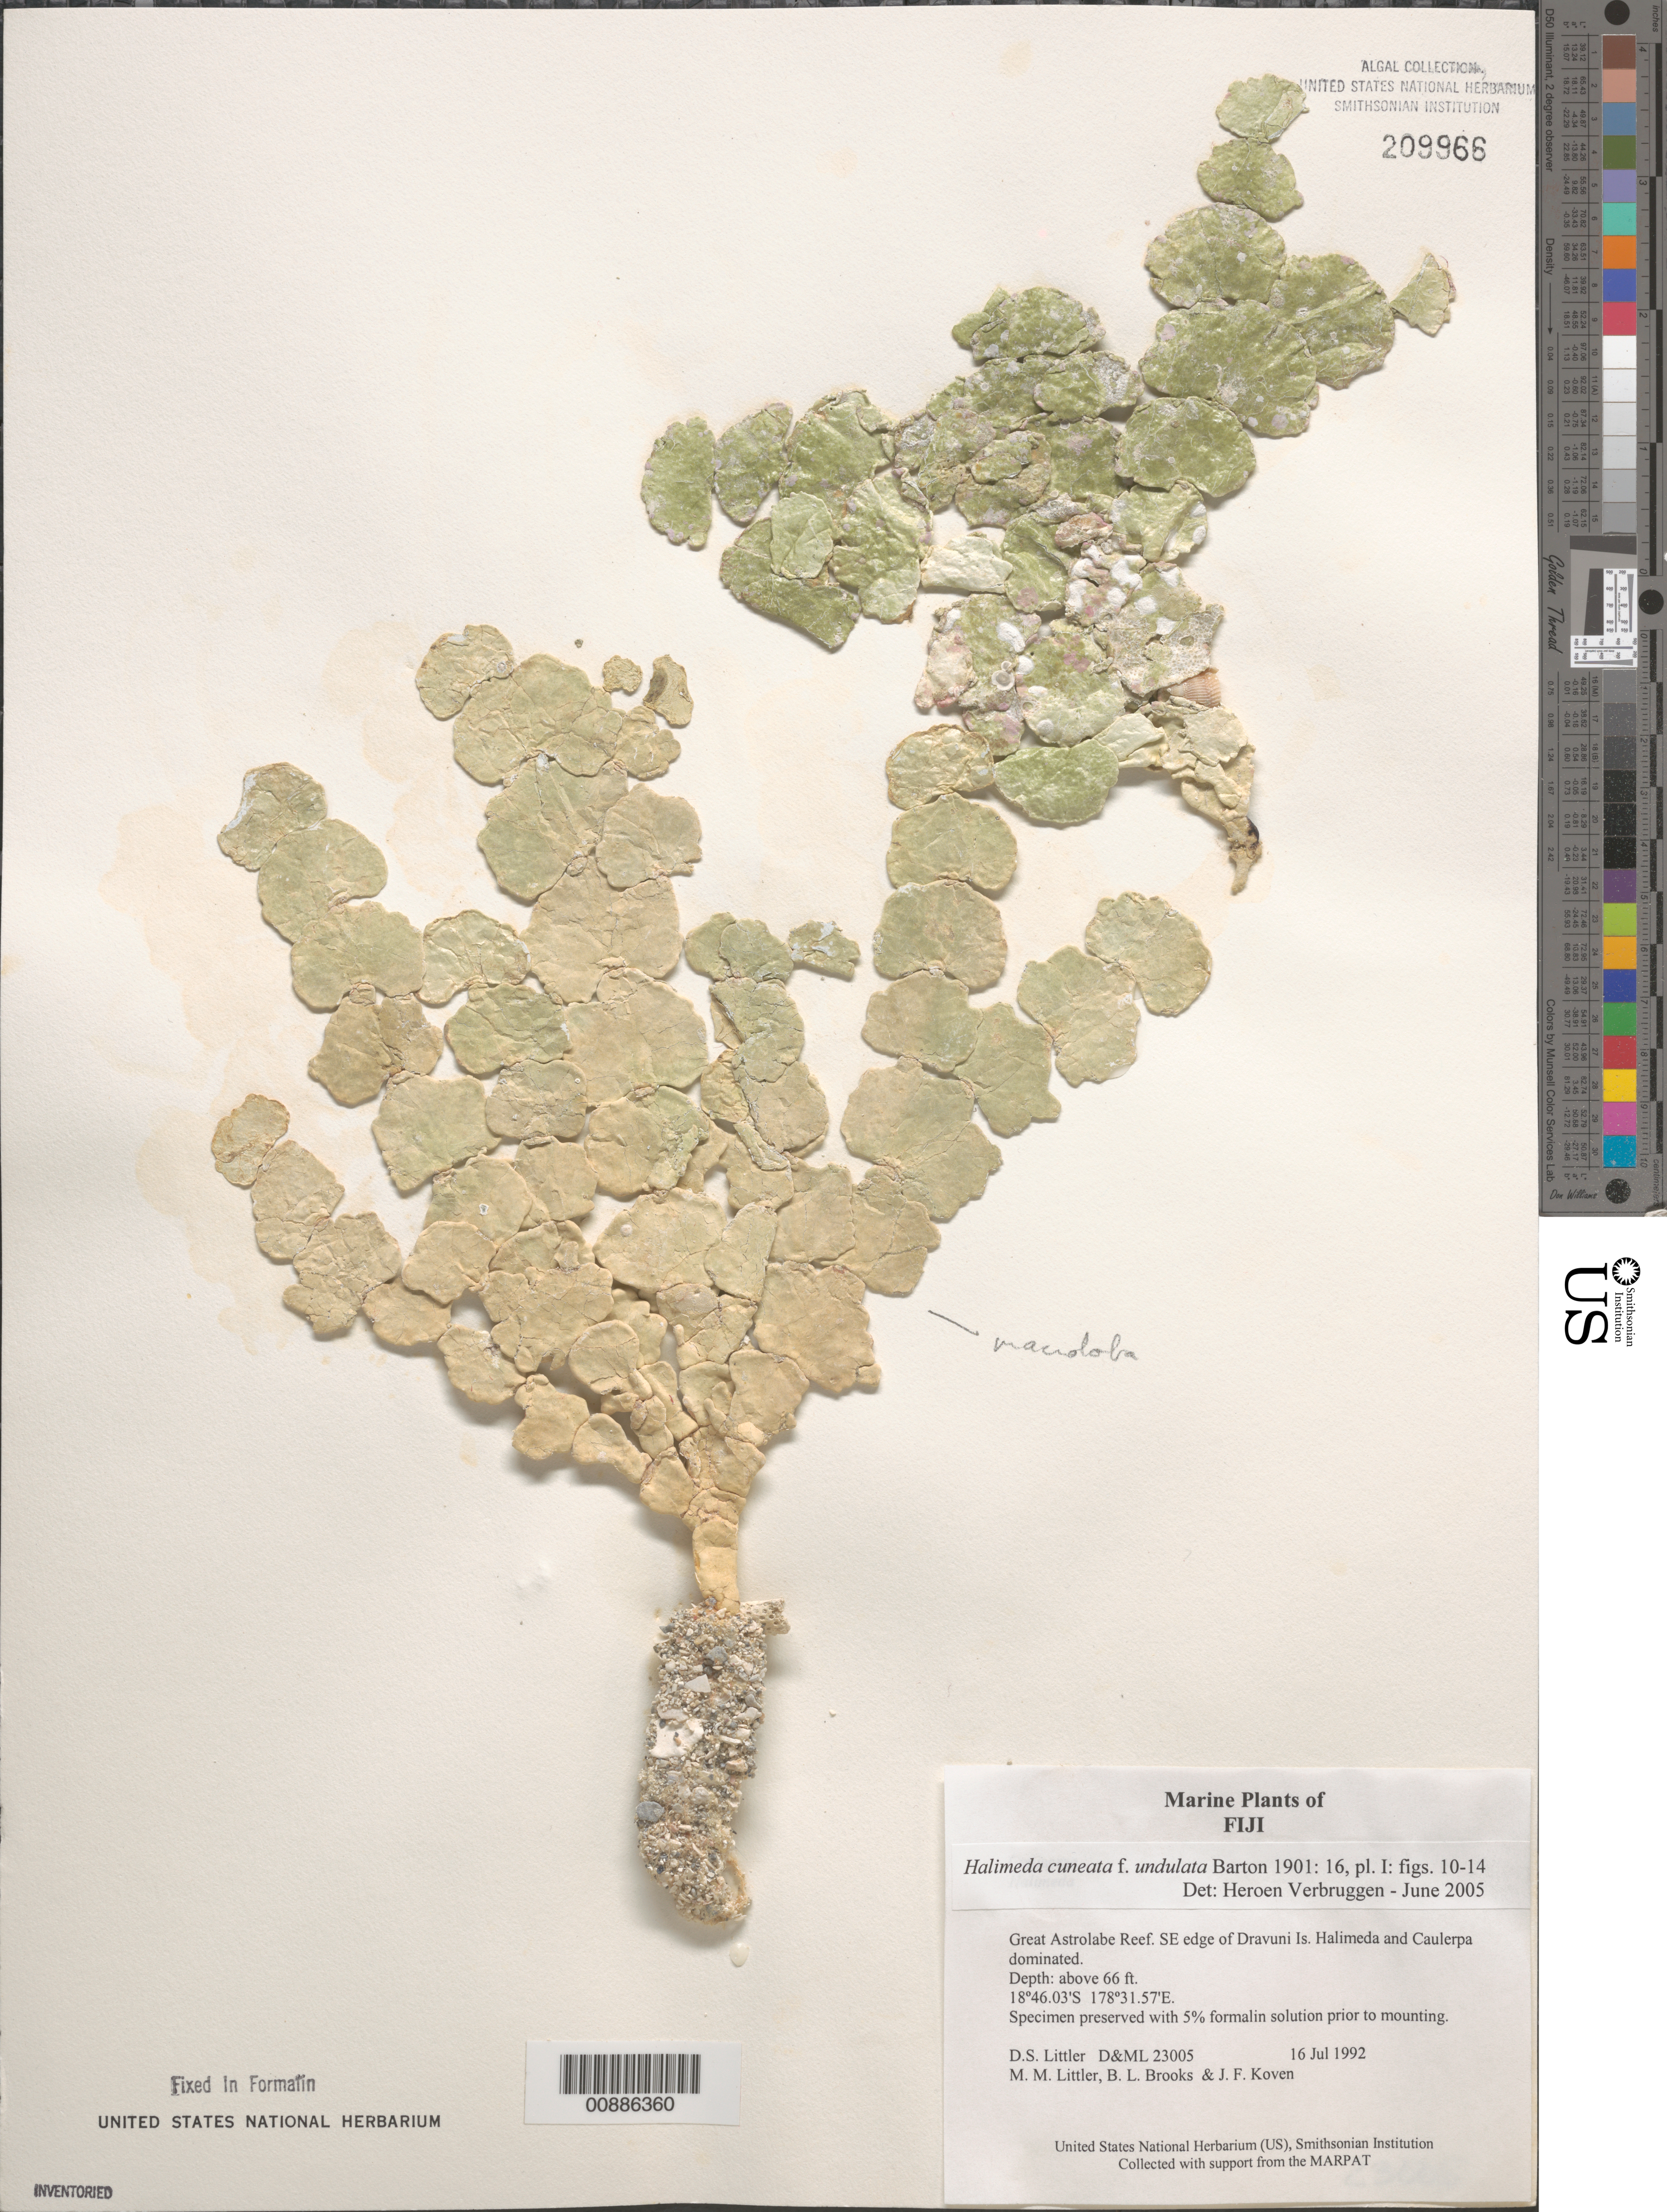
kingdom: Plantae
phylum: Chlorophyta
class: Ulvophyceae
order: Bryopsidales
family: Halimedaceae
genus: Halimeda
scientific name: Halimeda cuneata f. undulata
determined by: Verbruggen, H.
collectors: D. S. Littler, M. M. Littler, B. Brooks & J. Koven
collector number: D&ML 23005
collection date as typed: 16 Jul 1992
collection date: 1992-07-16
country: Fiji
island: Dravuni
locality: Great Astrolabe Reef, southeast edge of island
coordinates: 18 46.03'S, 178 31.57'E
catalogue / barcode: US 209966